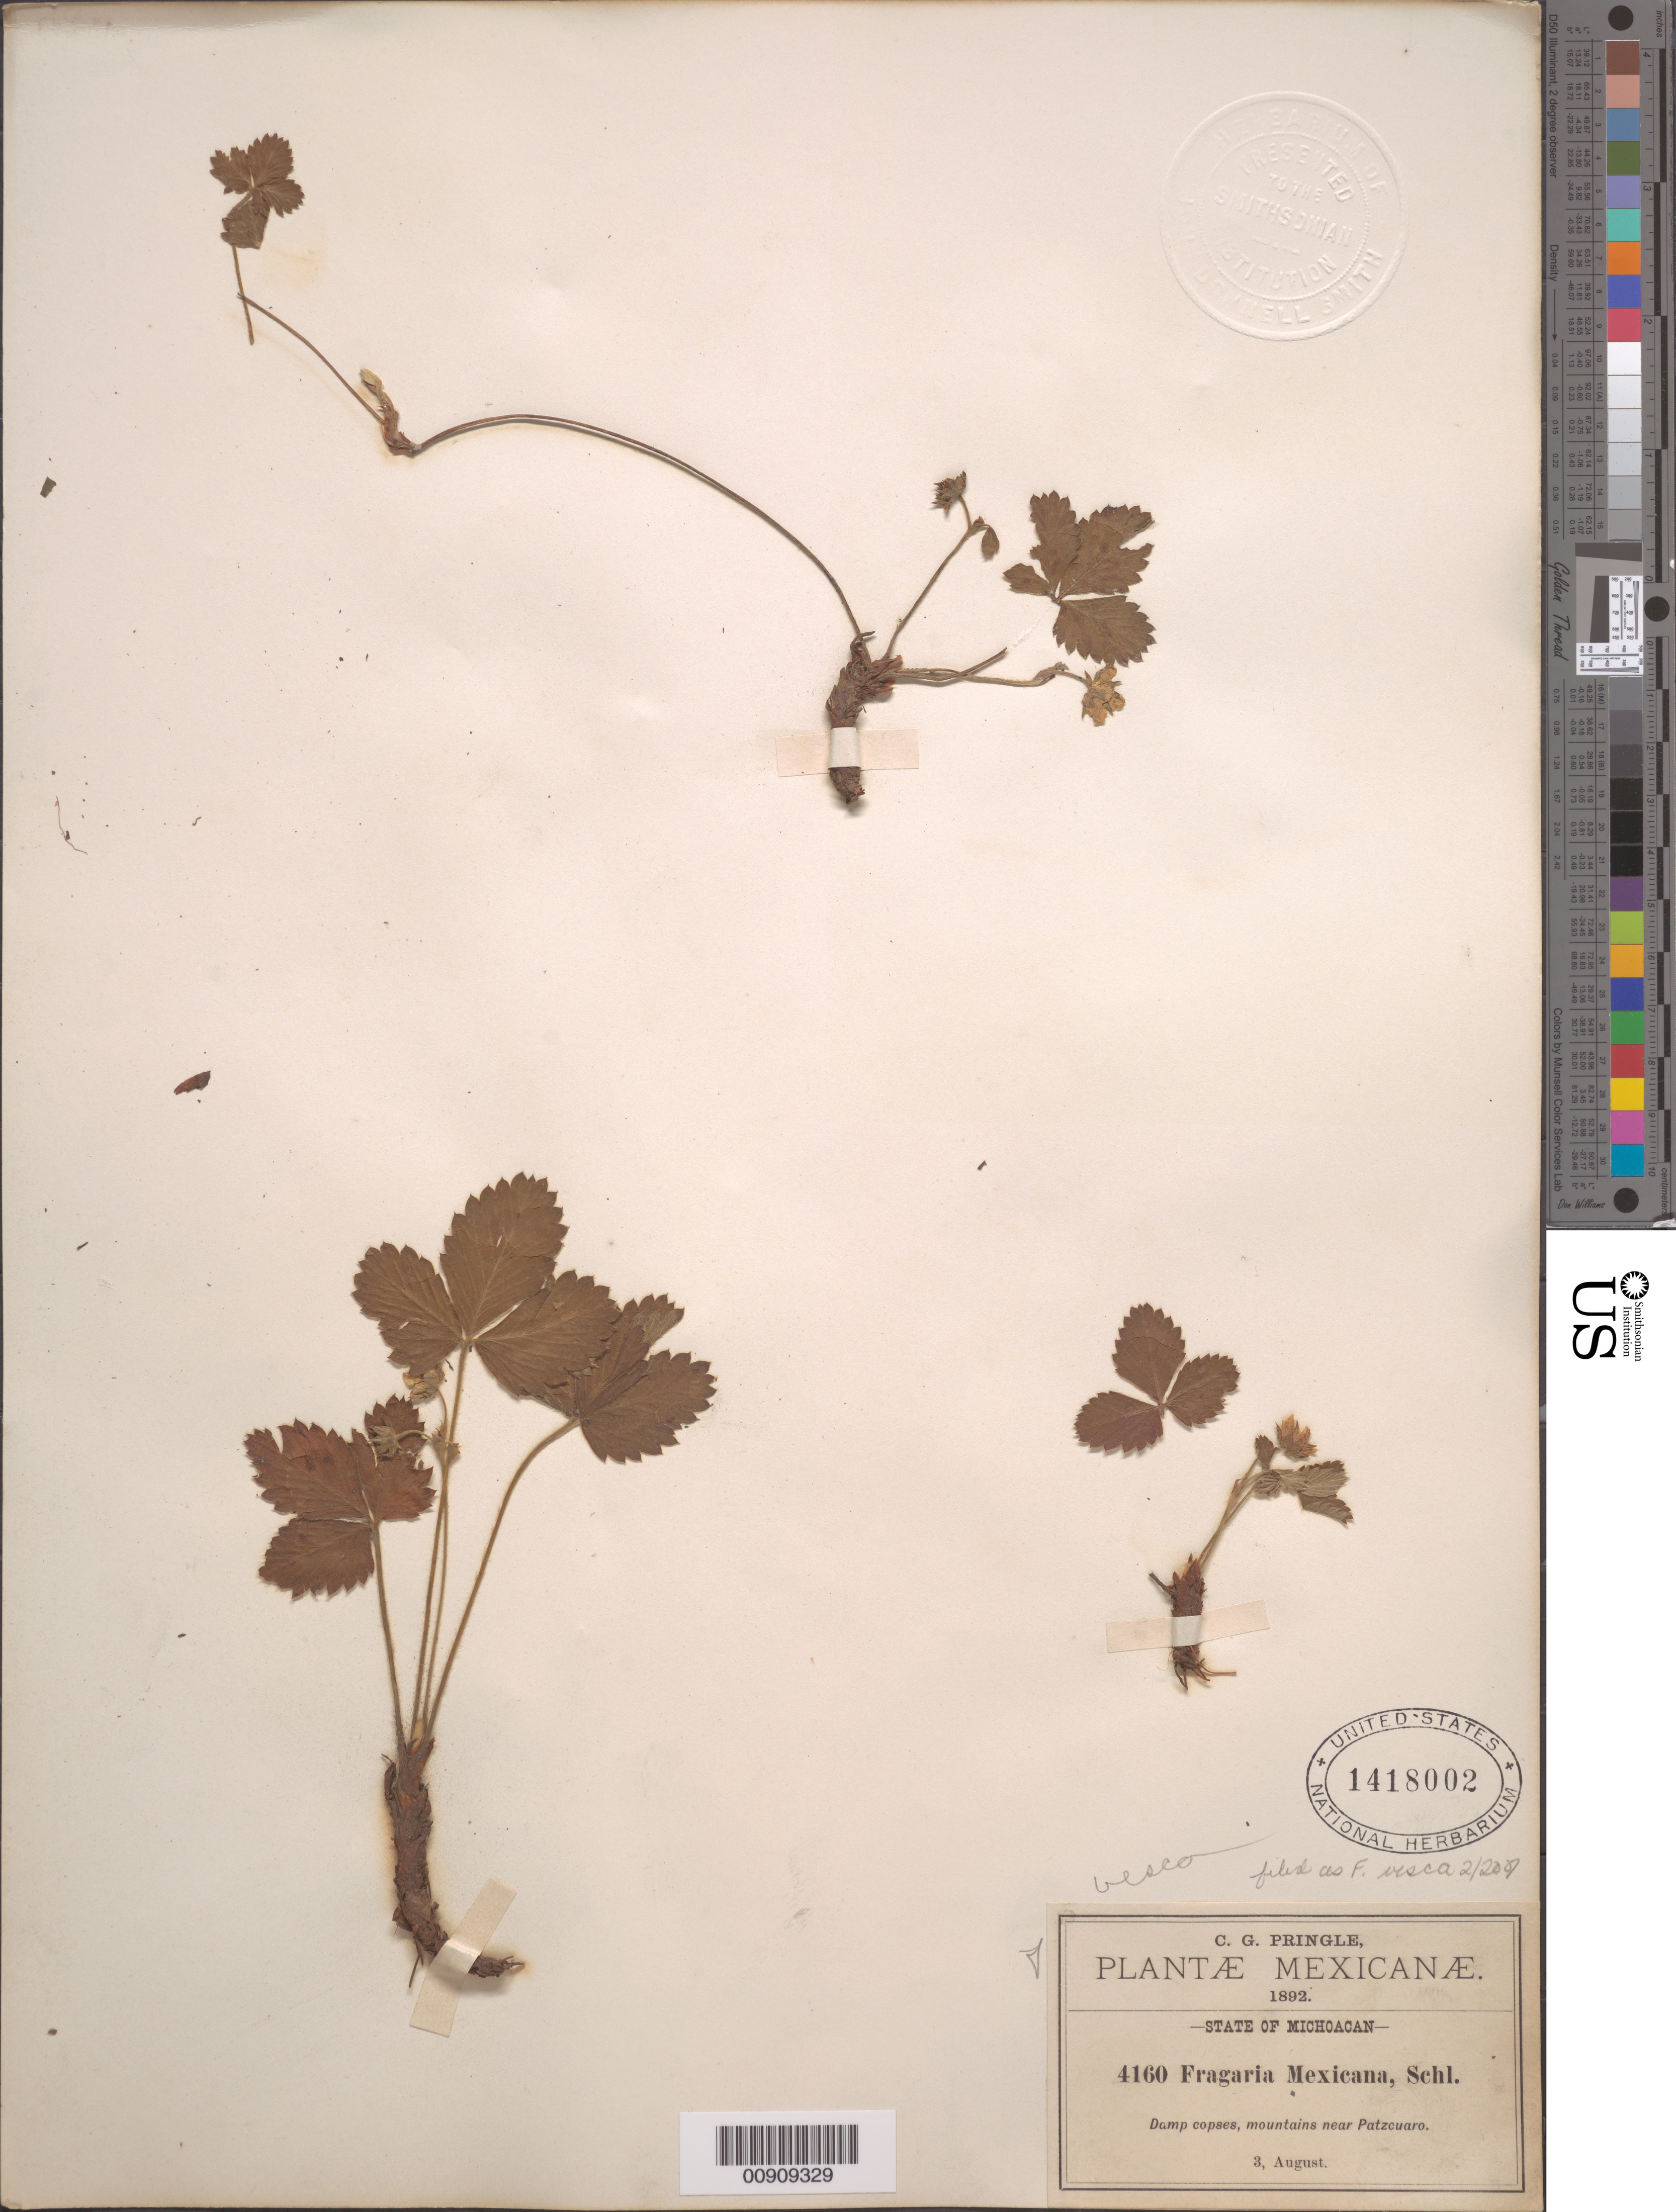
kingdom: Plantae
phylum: Tracheophyta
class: Magnoliopsida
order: Rosales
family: Rosaceae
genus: Fragaria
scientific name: Fragaria vesca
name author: L.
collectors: C. G. Pringle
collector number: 4160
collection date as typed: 03 Aug 1892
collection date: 1892-08-03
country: Mexico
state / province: Michoacán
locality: Mountains near Patzcuaro, State of Michoacán.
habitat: Damp copses.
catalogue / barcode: US 1418002